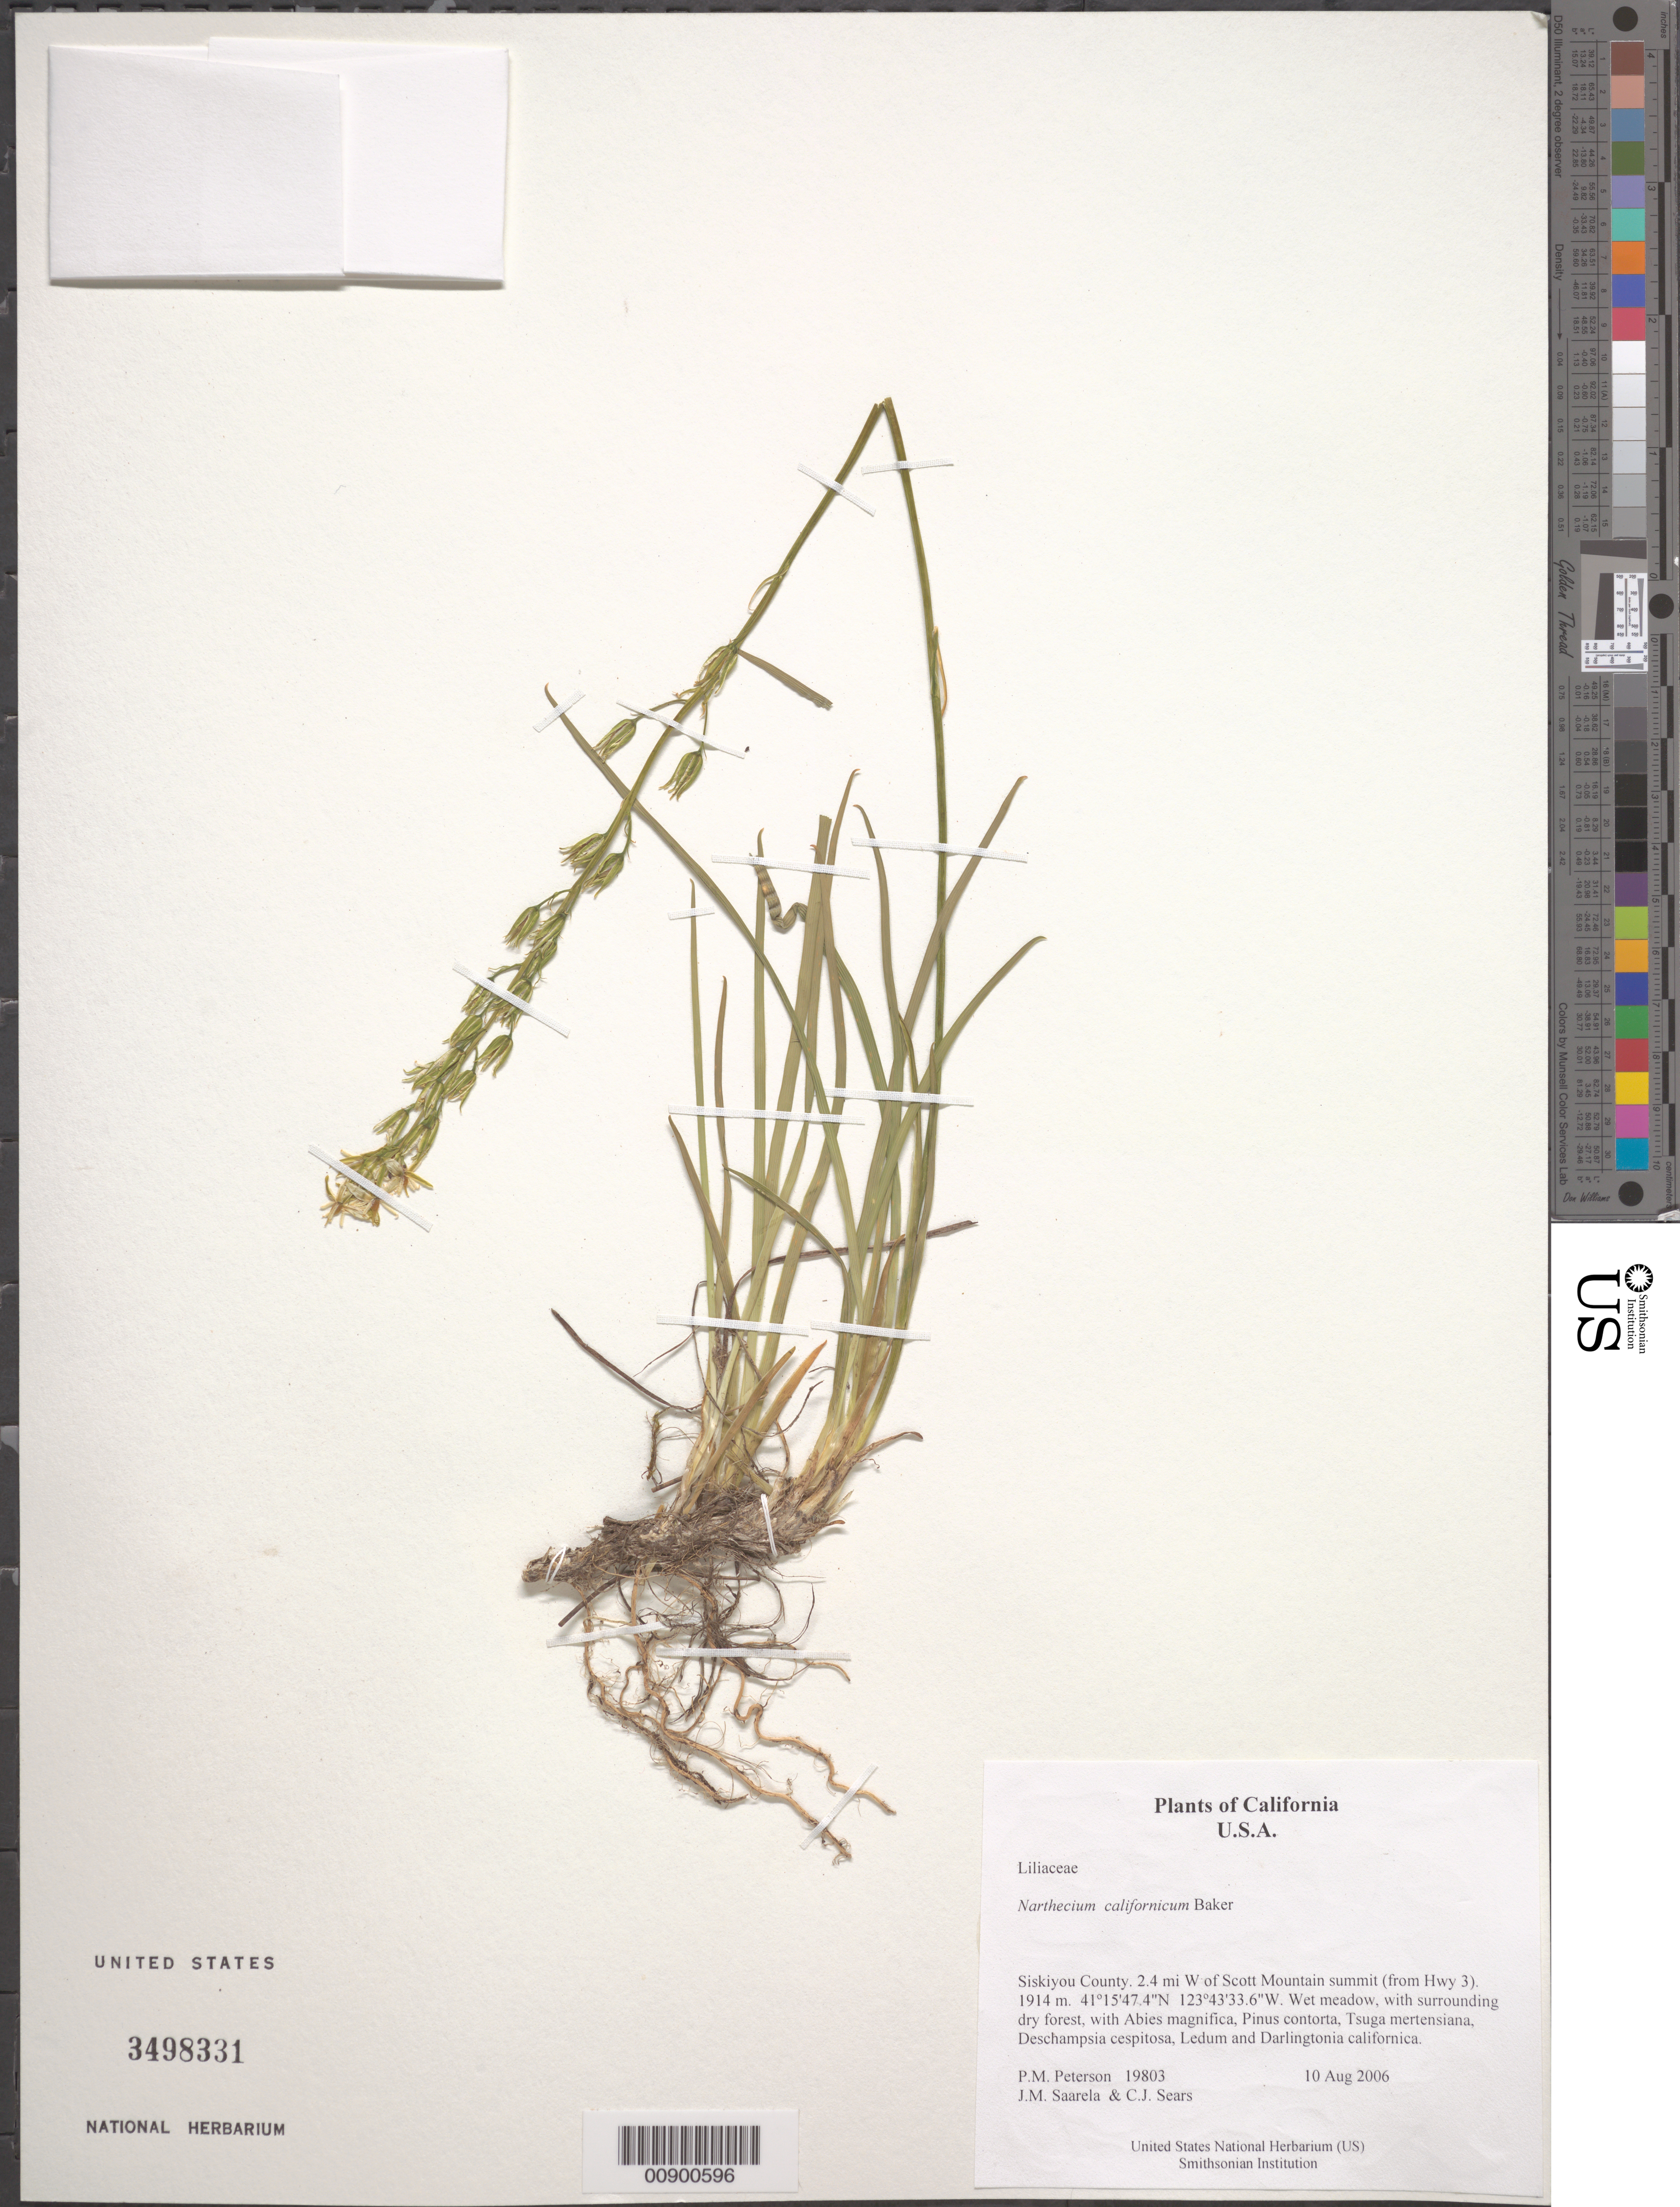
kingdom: Plantae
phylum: Tracheophyta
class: Liliopsida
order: Dioscoreales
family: Nartheciaceae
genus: Narthecium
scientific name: Narthecium californicum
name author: Baker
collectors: P. M. Peterson, J. Saarela & C. Sears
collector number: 19803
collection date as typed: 10 Aug 2006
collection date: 2006-08-10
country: United States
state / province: California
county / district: Siskiyou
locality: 2.4 mi W of Scott Mountain summit (from Hwy 3).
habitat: Wet meadow, with surrounding dry forest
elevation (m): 1914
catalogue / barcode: US 3498331